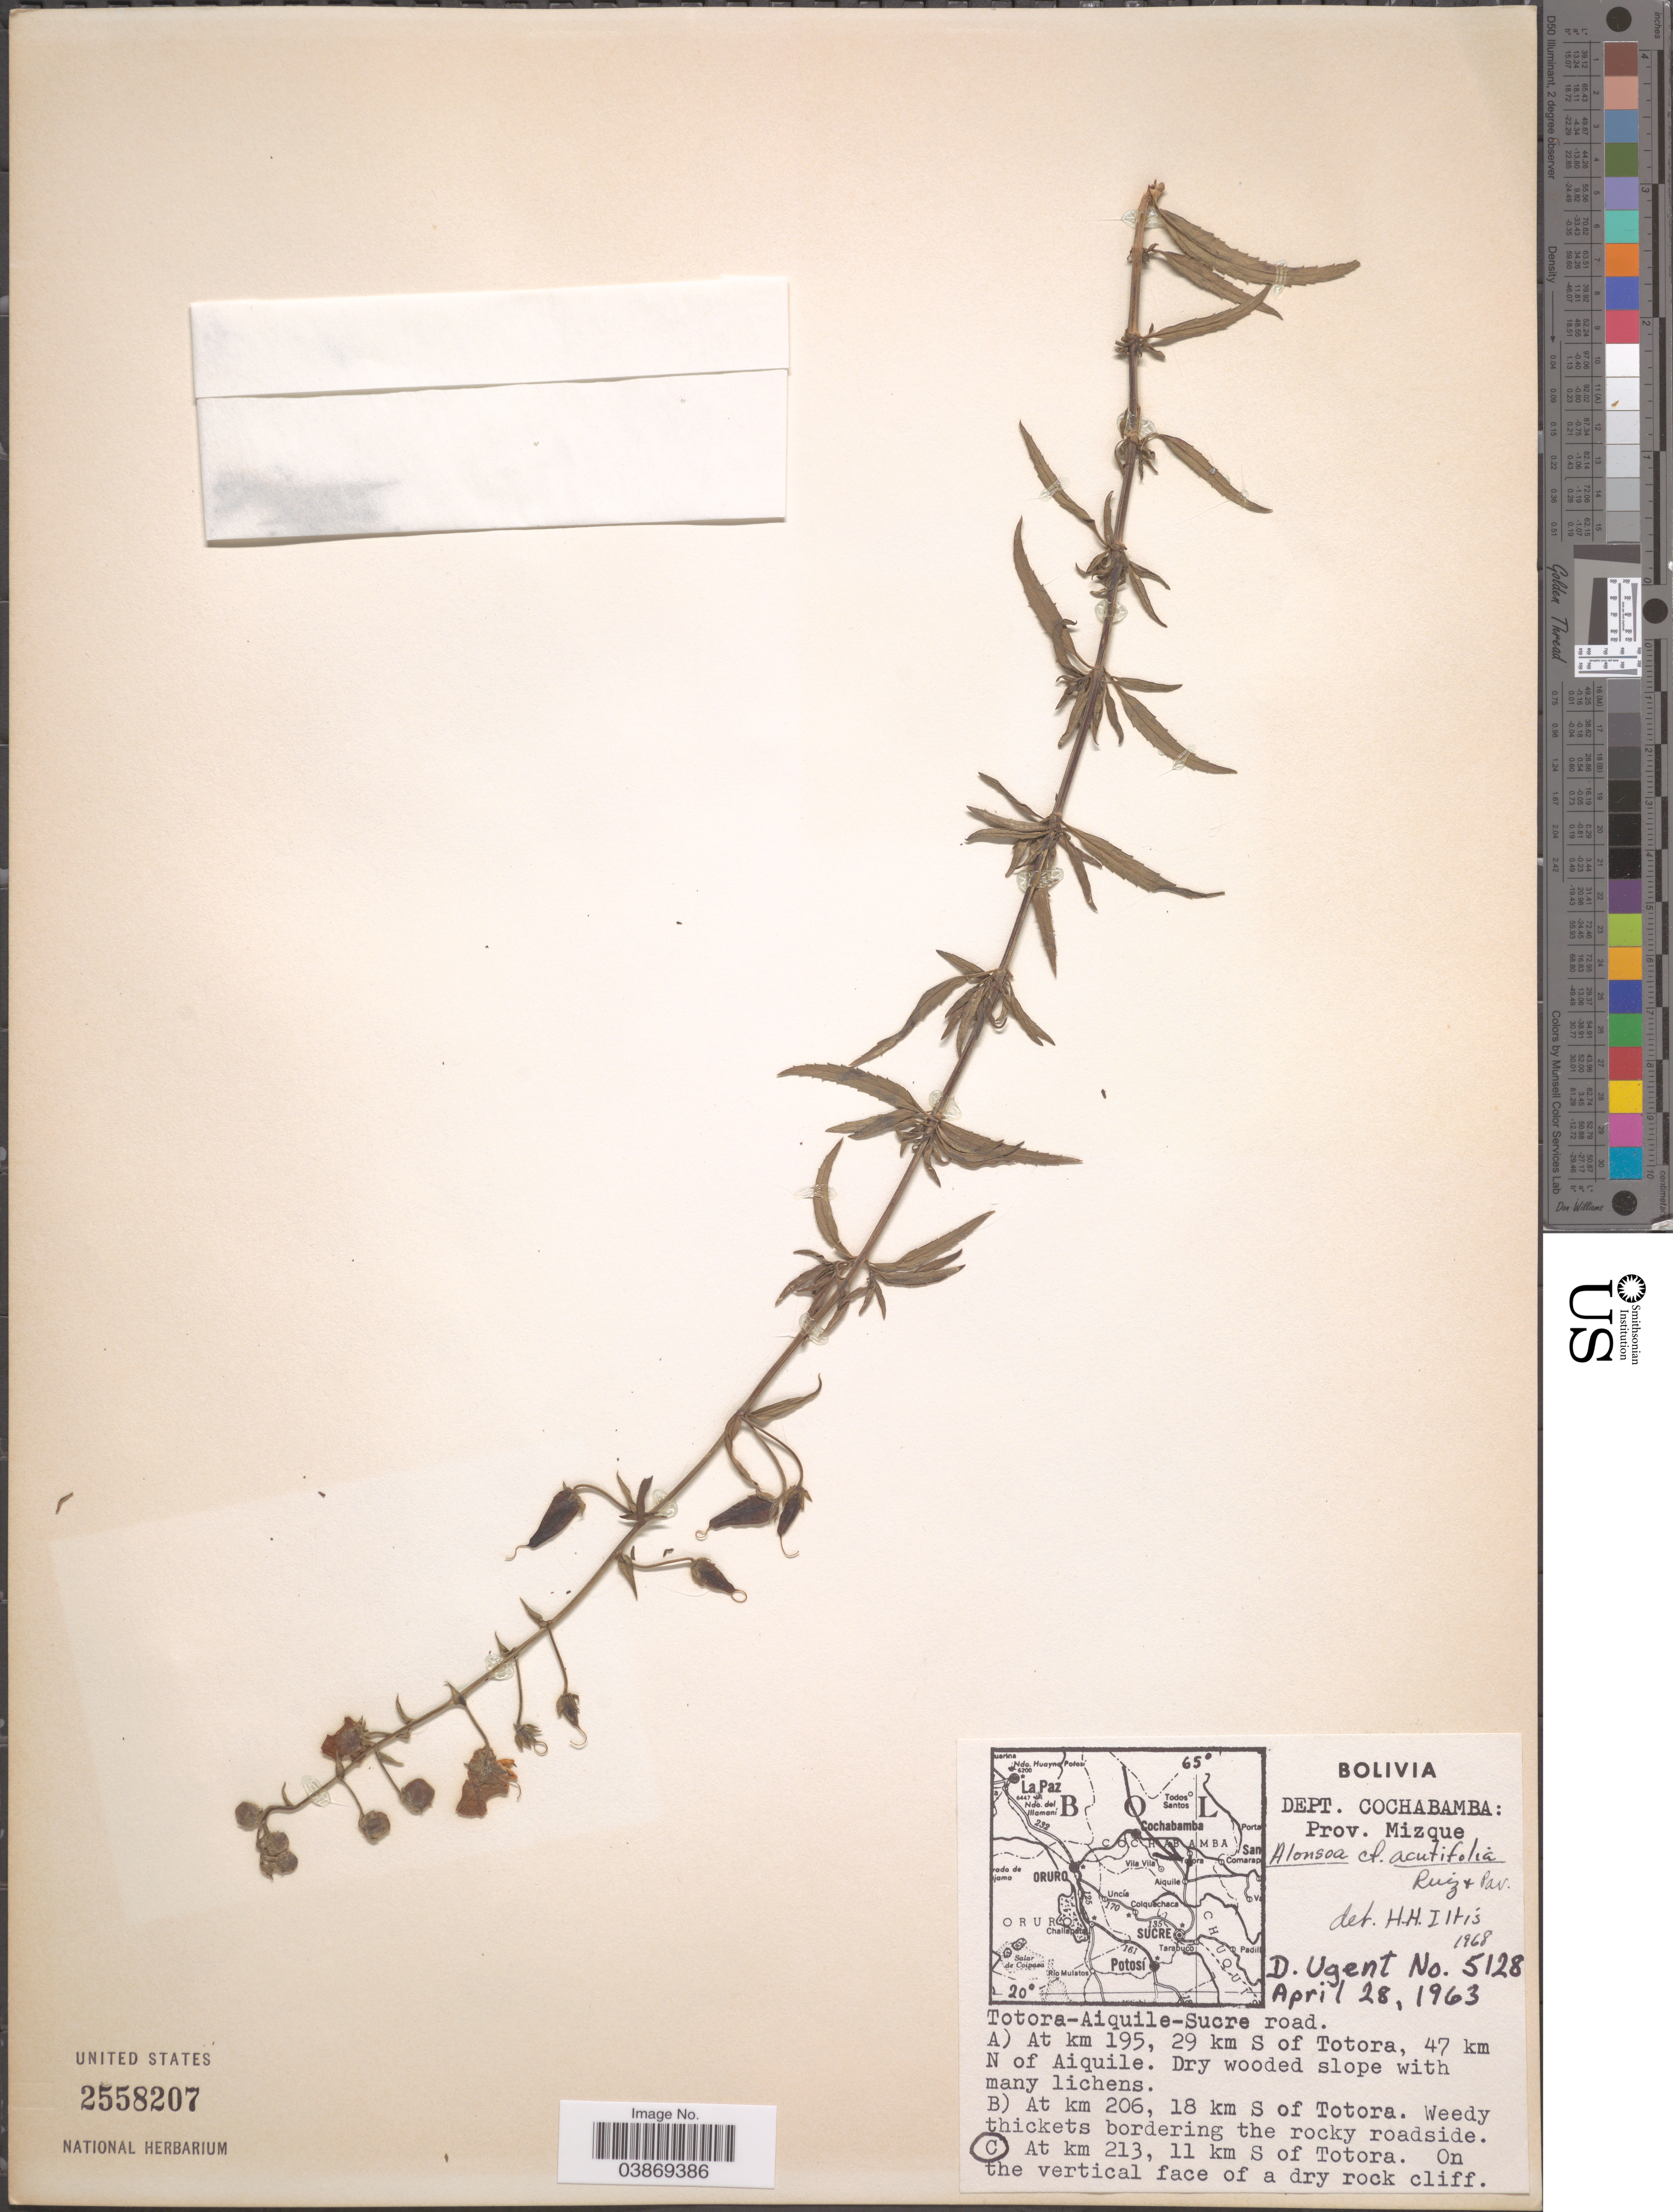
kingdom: Plantae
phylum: Tracheophyta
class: Magnoliopsida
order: Lamiales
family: Scrophulariaceae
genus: Alonsoa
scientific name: Alonsoa acutifolia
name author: Ruiz & Pav.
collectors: D. Ugent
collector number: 5128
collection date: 1963-04-28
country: Bolivia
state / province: Cochabamba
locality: Dept. Cochabamba. Prov. Mizque. At km 213, 11 km S of Totora. On the vertical face of a dry rock cliff.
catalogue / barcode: US 2558207